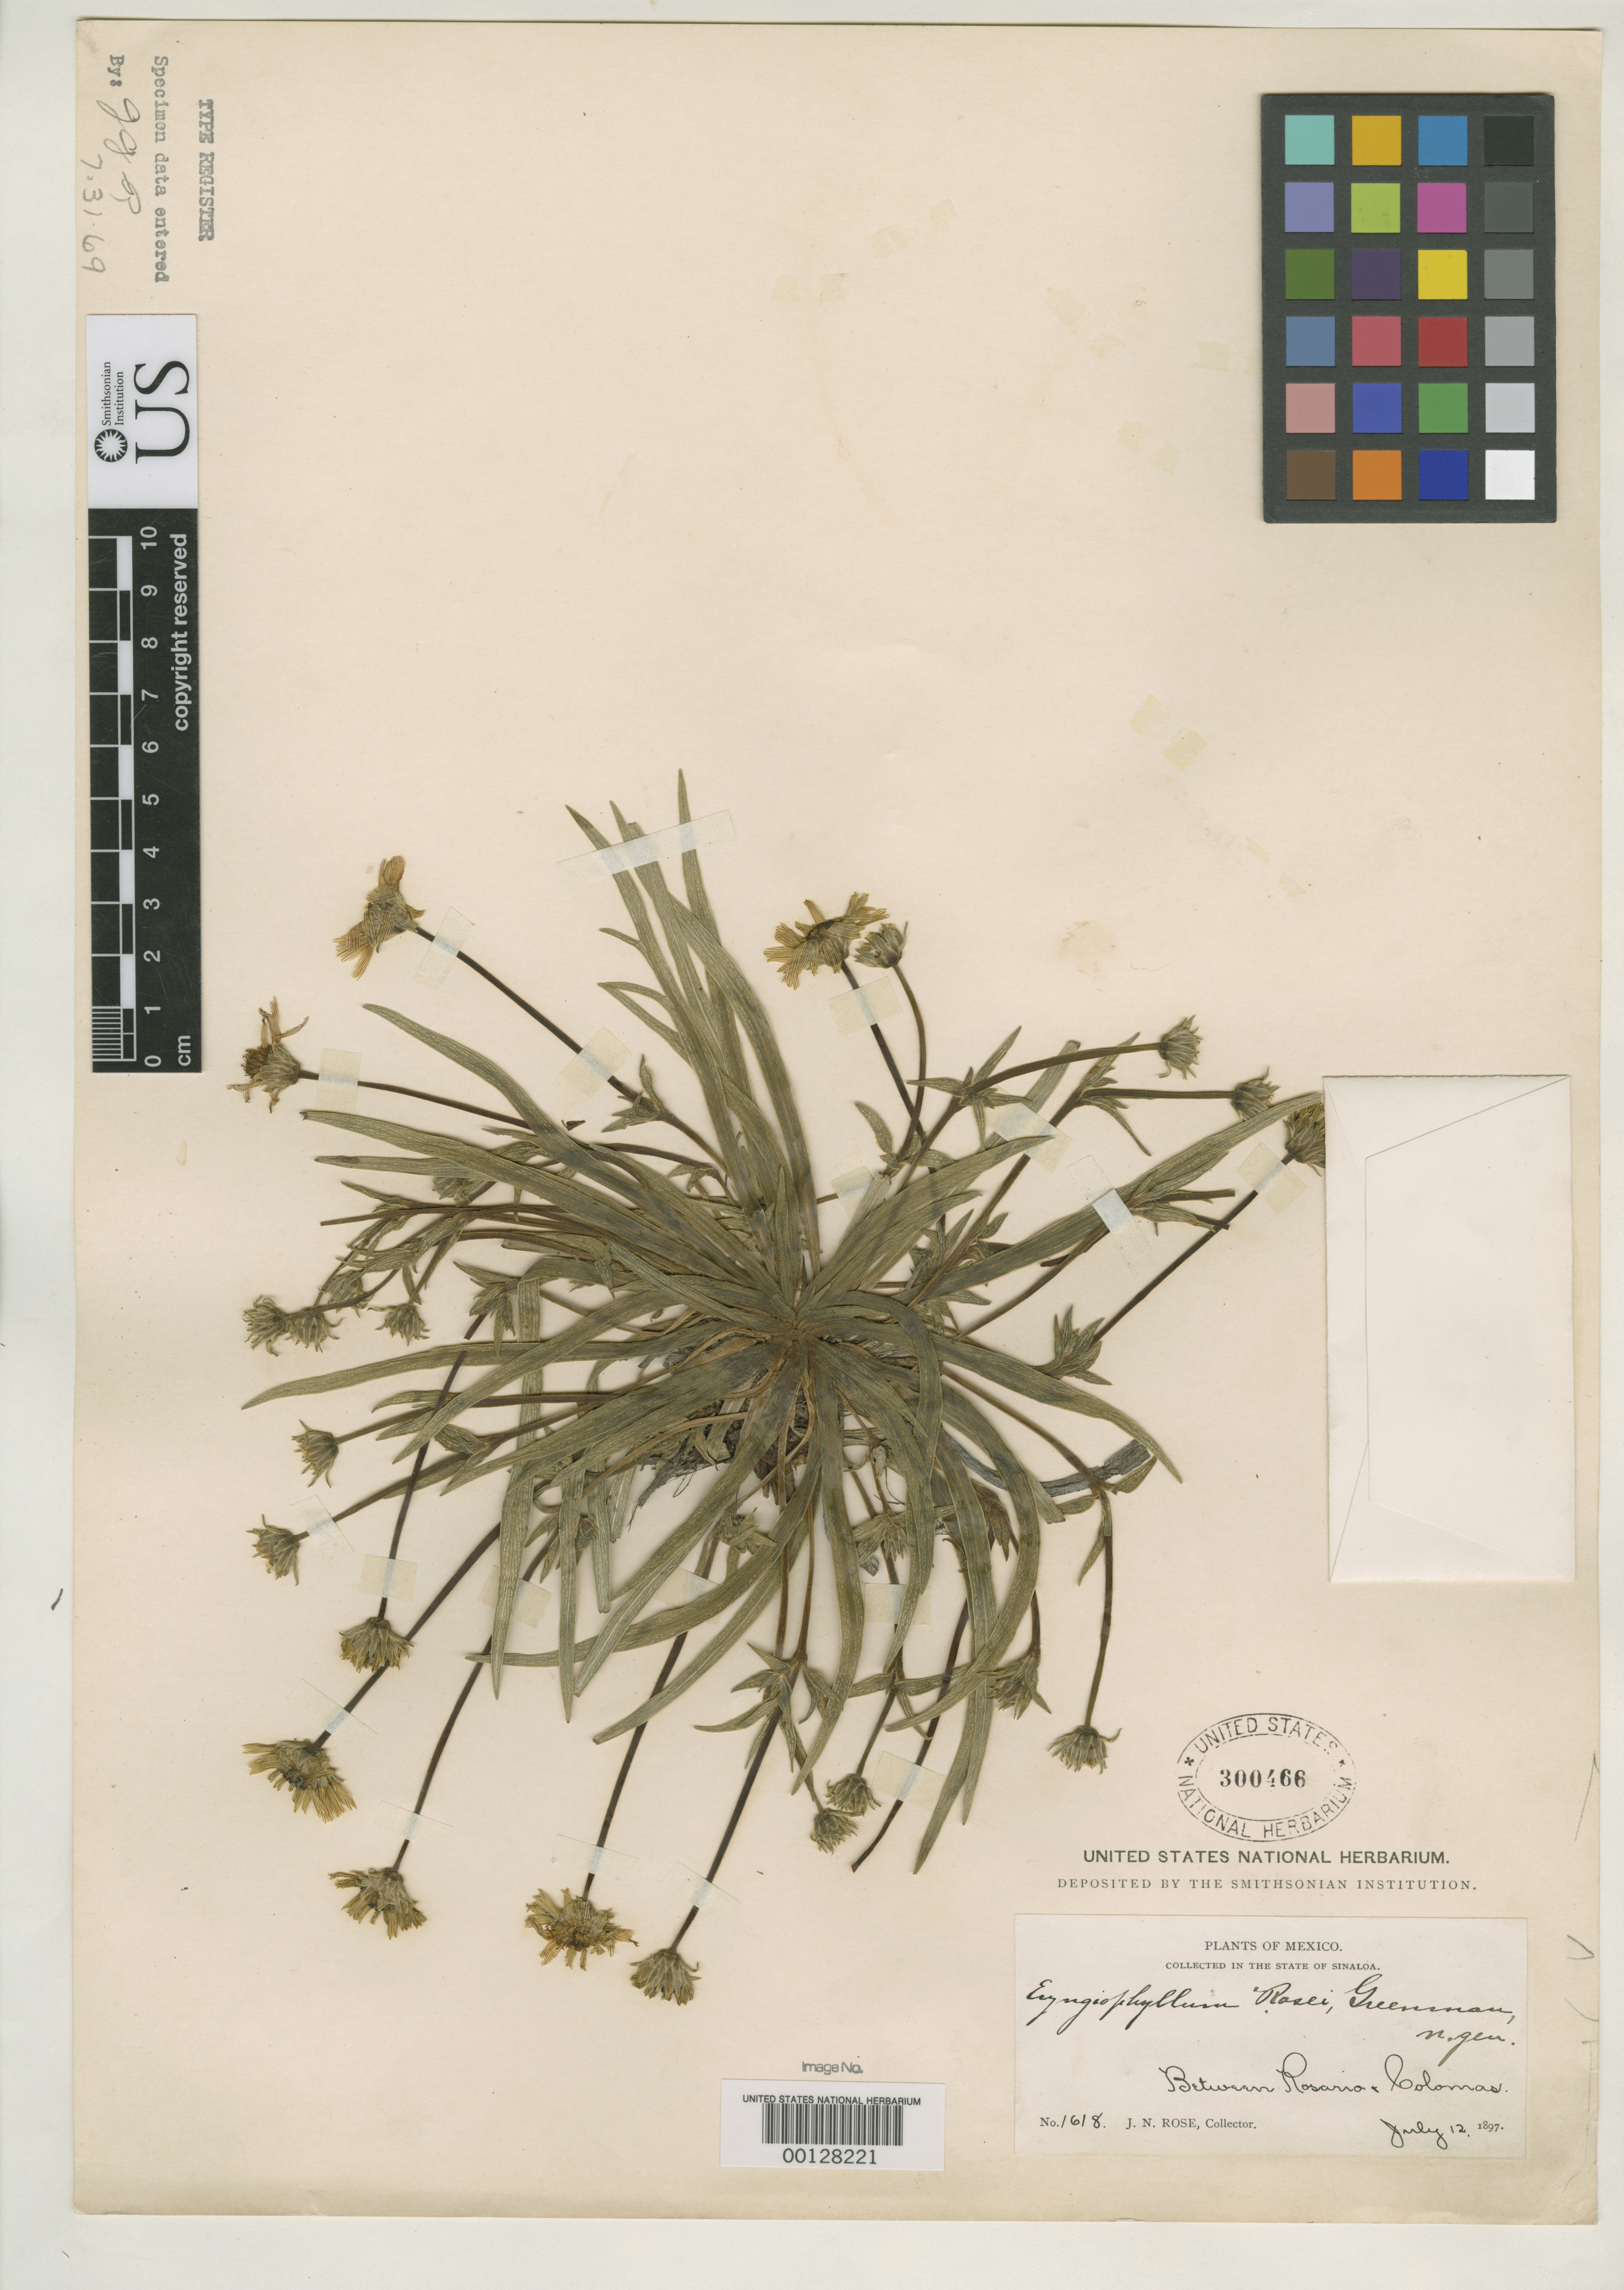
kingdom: Plantae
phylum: Tracheophyta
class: Magnoliopsida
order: Asterales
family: Asteraceae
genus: Eryngiophyllum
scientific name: Eryngiophyllum rosei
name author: Greenm.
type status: Type Collection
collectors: J. N. Rose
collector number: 1618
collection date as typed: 12 Jul 1897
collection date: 1897-07-12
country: Mexico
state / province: Sinaloa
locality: Between Rosario & Calomas.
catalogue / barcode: US 300466